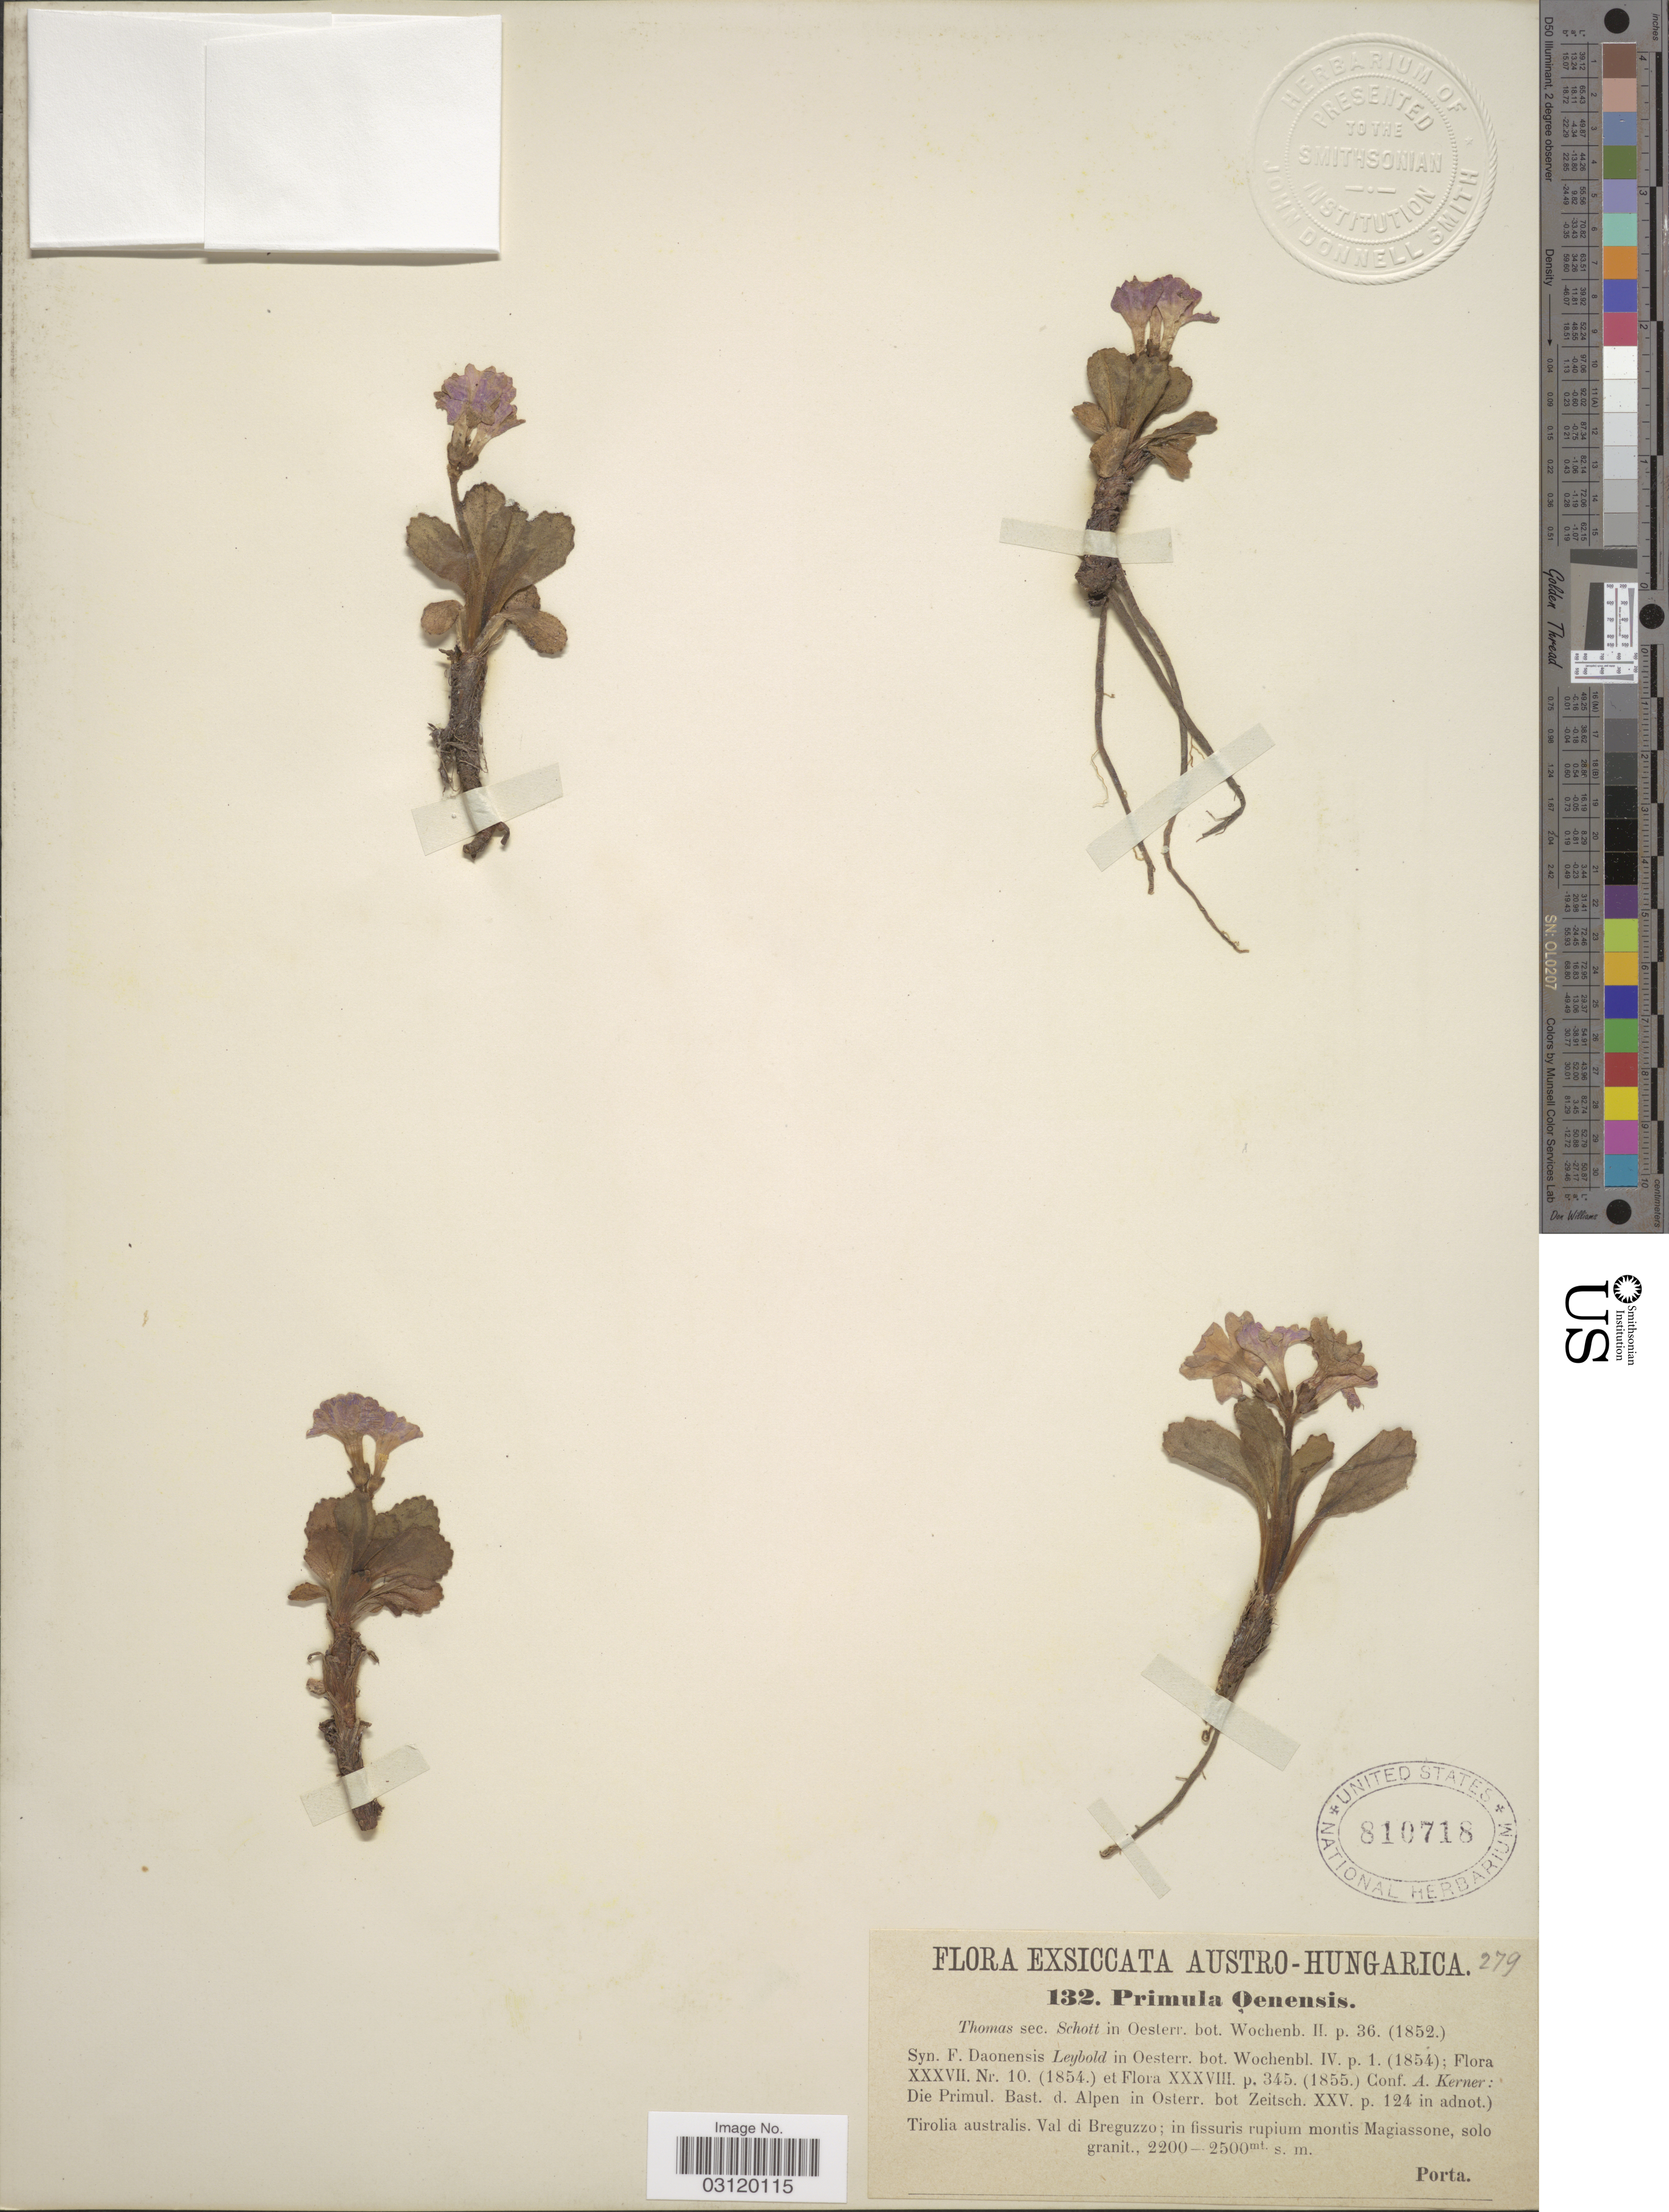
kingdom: Plantae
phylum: Tracheophyta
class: Magnoliopsida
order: Ericales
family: Primulaceae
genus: Primula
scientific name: Primula oenensis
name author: Thom. ex Schott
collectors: -- Porta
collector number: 132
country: Italy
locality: Austro-Hungarica. Tirolia australis. Val di Breguzzo; in fissuris rupium montis Magiassone.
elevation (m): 2200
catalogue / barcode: US 810718